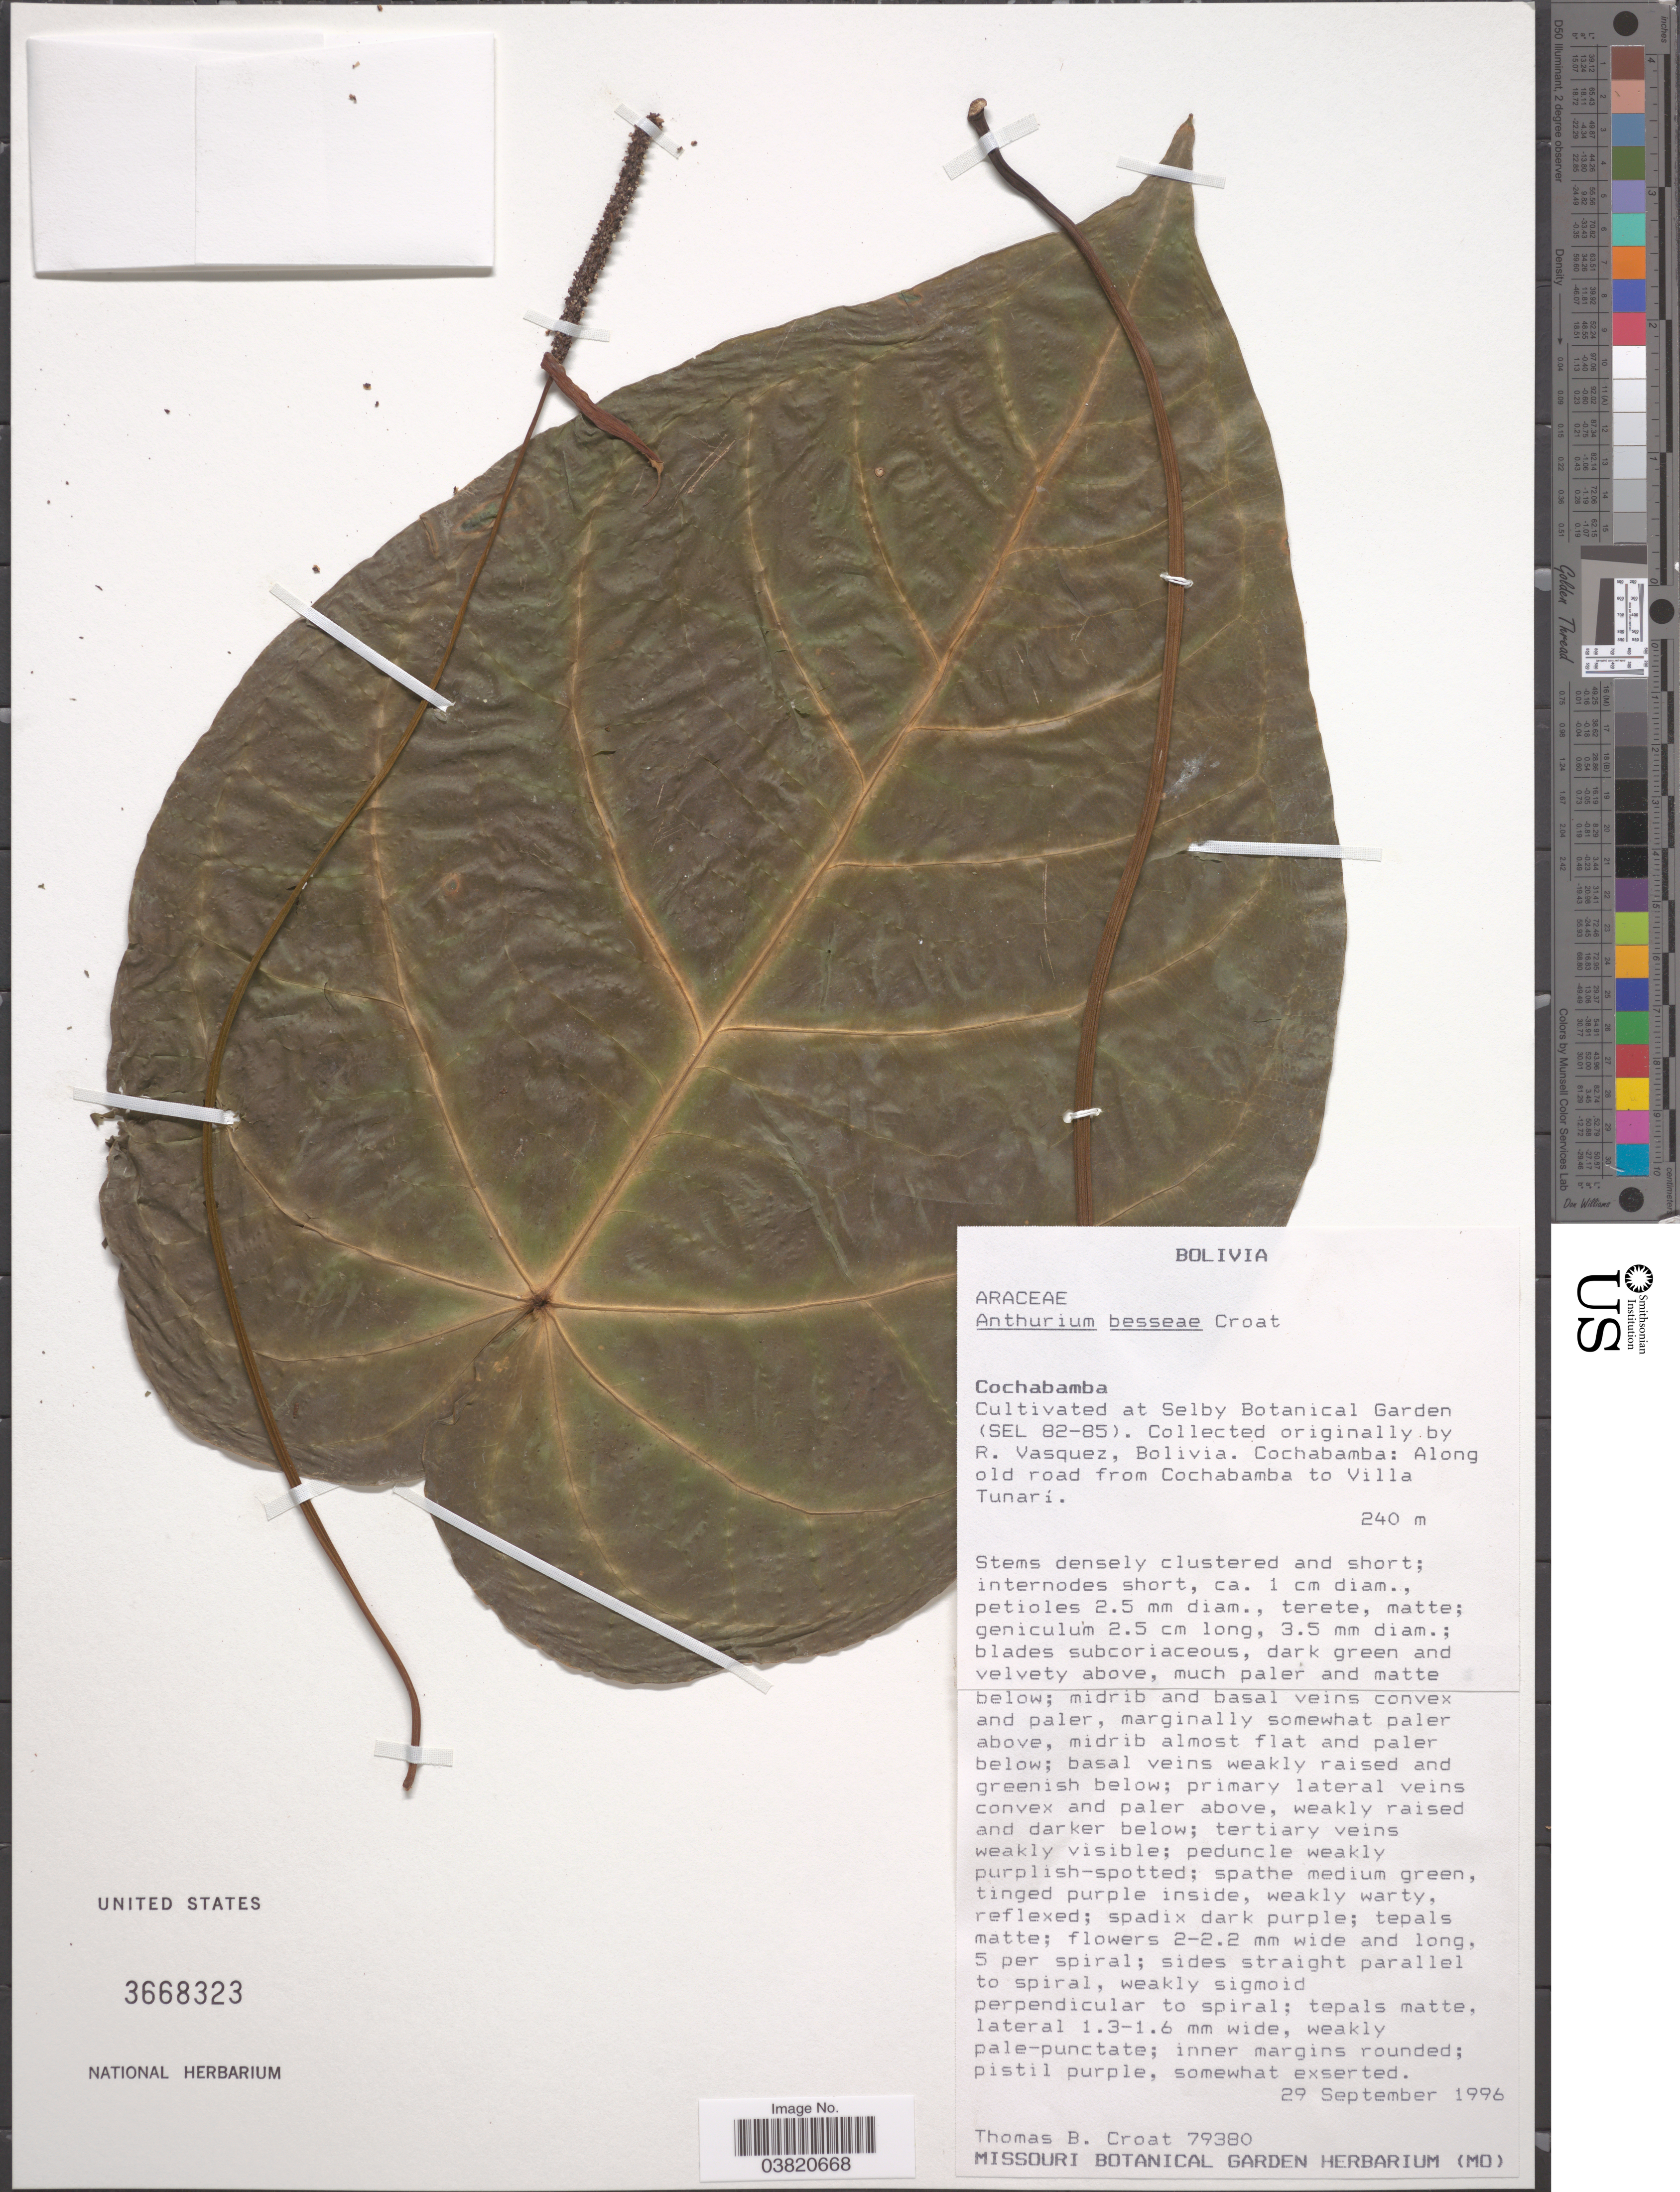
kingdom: Plantae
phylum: Tracheophyta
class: Liliopsida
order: Alismatales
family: Araceae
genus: Anthurium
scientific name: Anthurium besseae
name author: Croat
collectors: T. B. Croat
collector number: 79380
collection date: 1996-09-29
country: United States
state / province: Florida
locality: Cultivated at Shelby Botanical Garden (SEL 82-85).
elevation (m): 240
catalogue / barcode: US 3668323